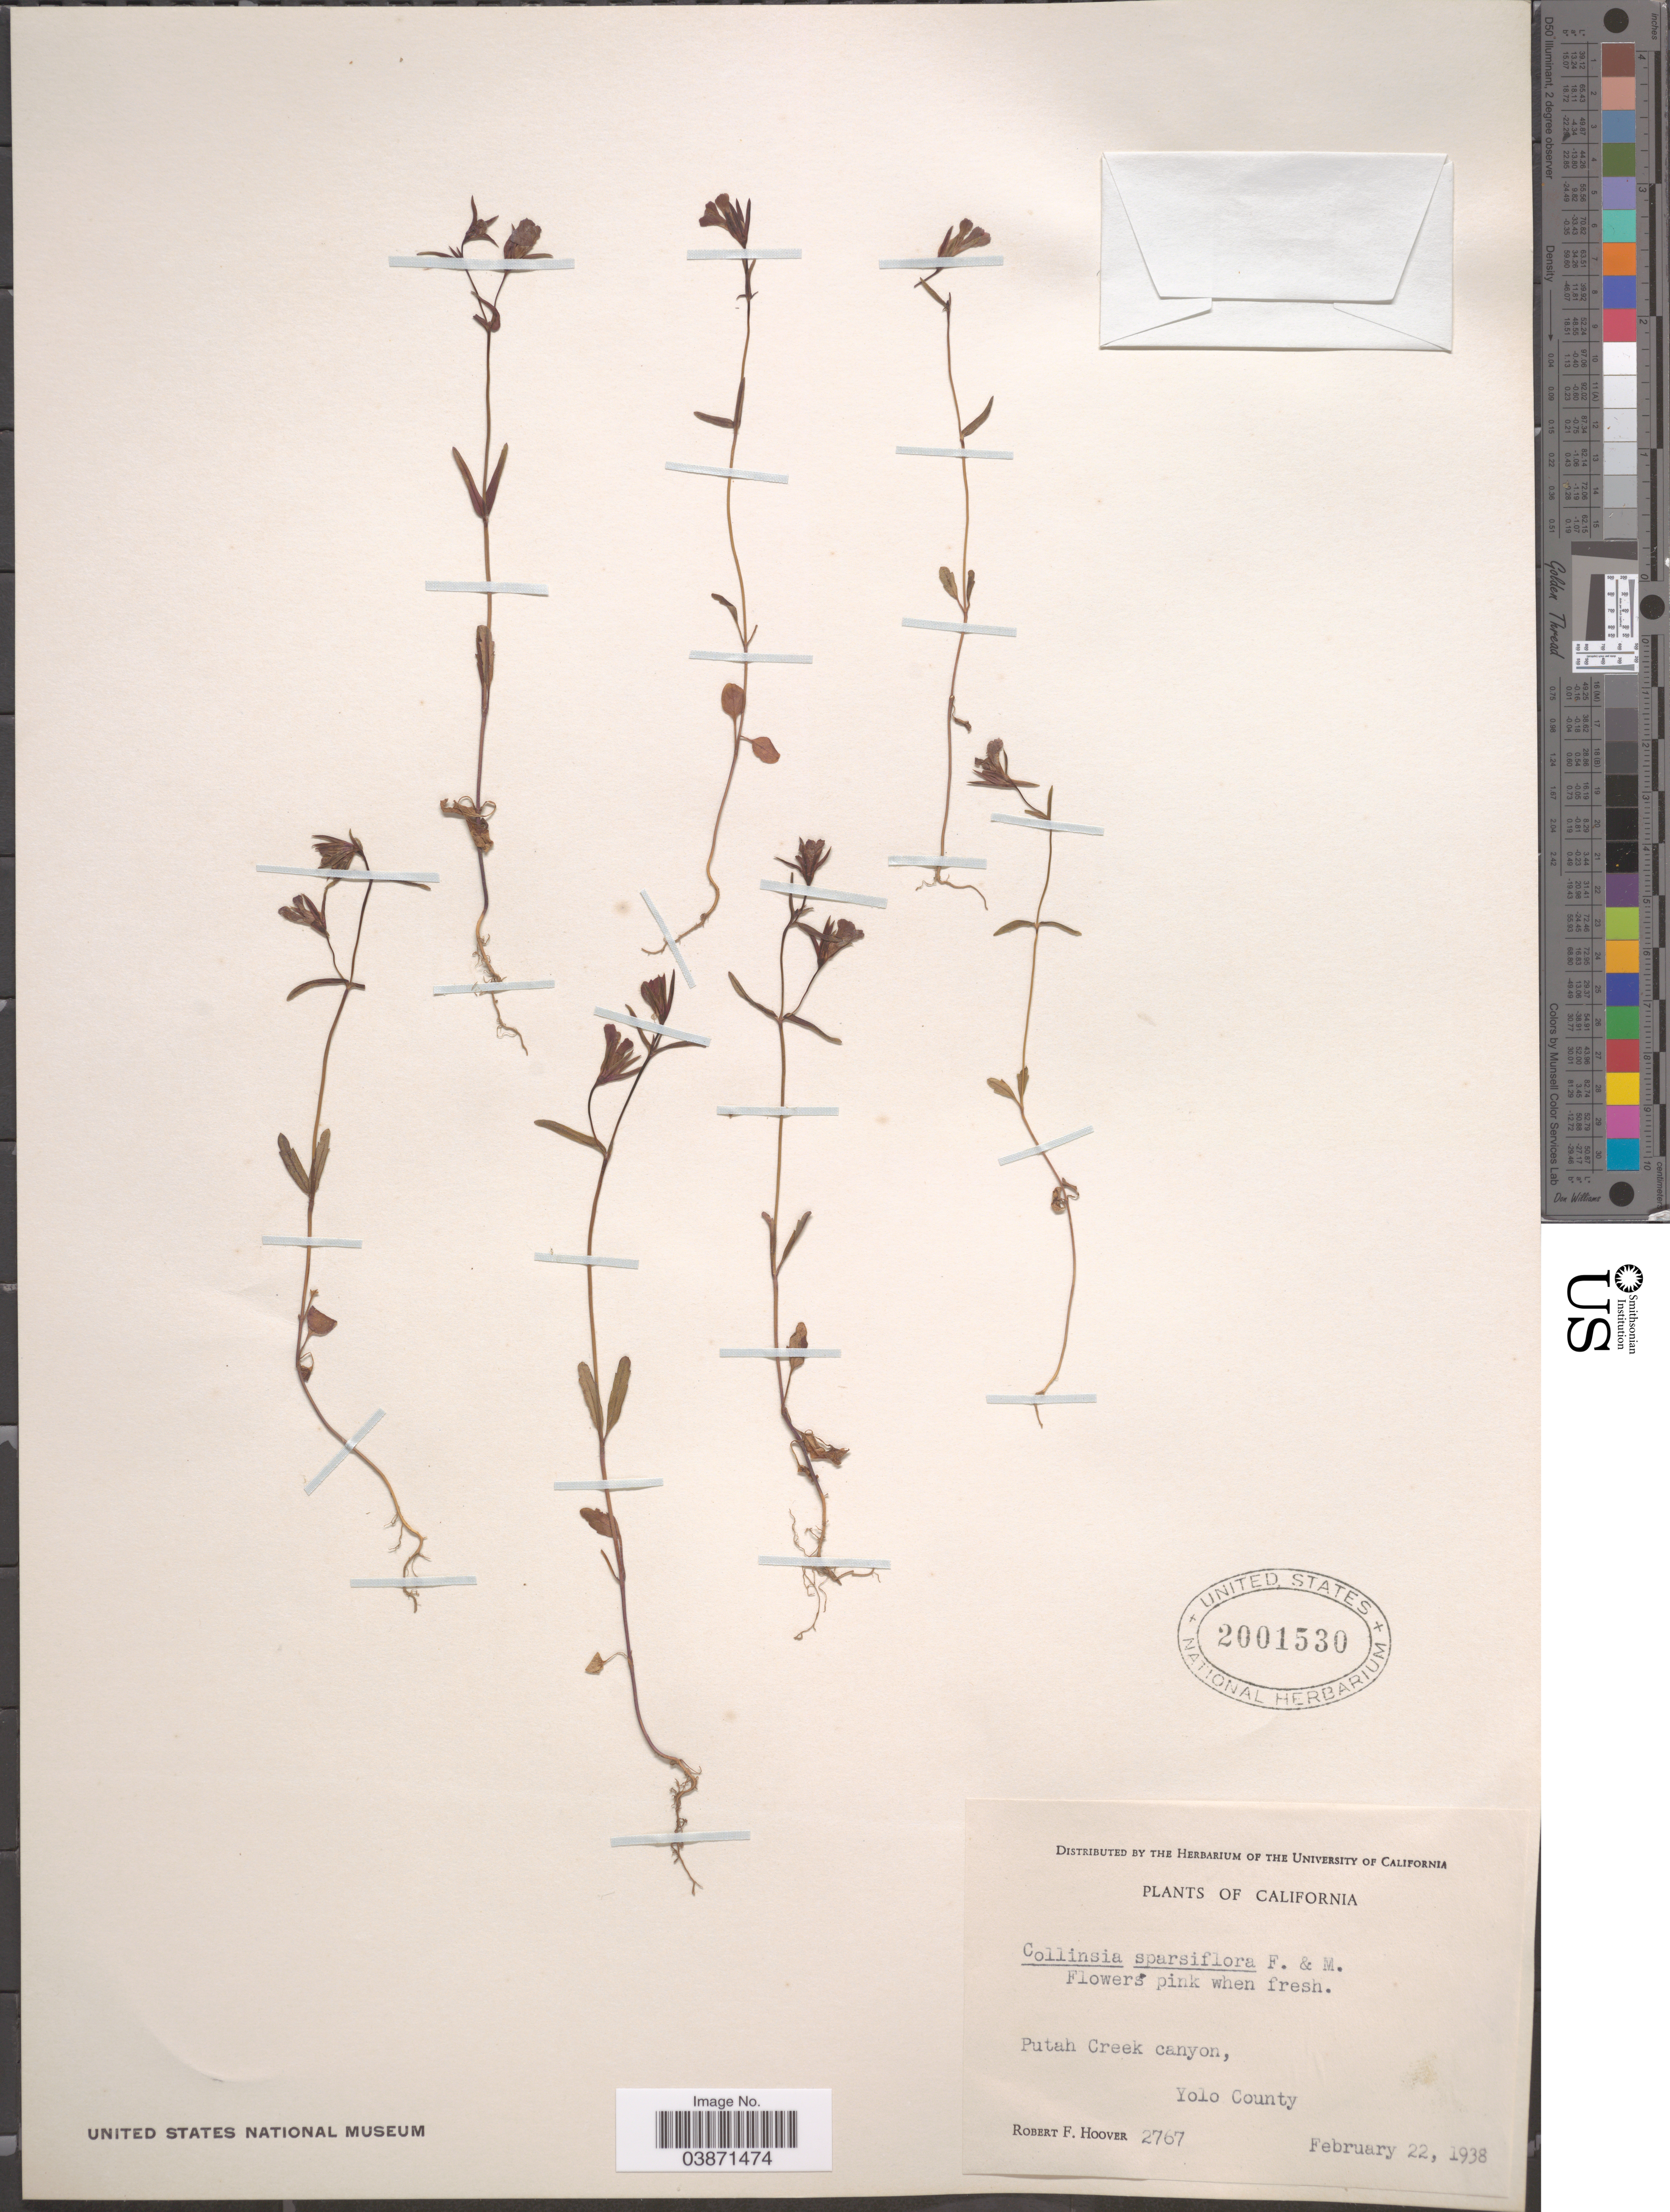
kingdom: Plantae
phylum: Tracheophyta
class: Magnoliopsida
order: Lamiales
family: Plantaginaceae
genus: Collinsia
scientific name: Collinsia sparsiflora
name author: Fisch. & C.A. Mey.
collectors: R. F. Hoover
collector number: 2767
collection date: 1938-02-22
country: United States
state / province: California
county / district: Yolo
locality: Putah Creek canyon, Yolo County.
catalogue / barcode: US 2001530